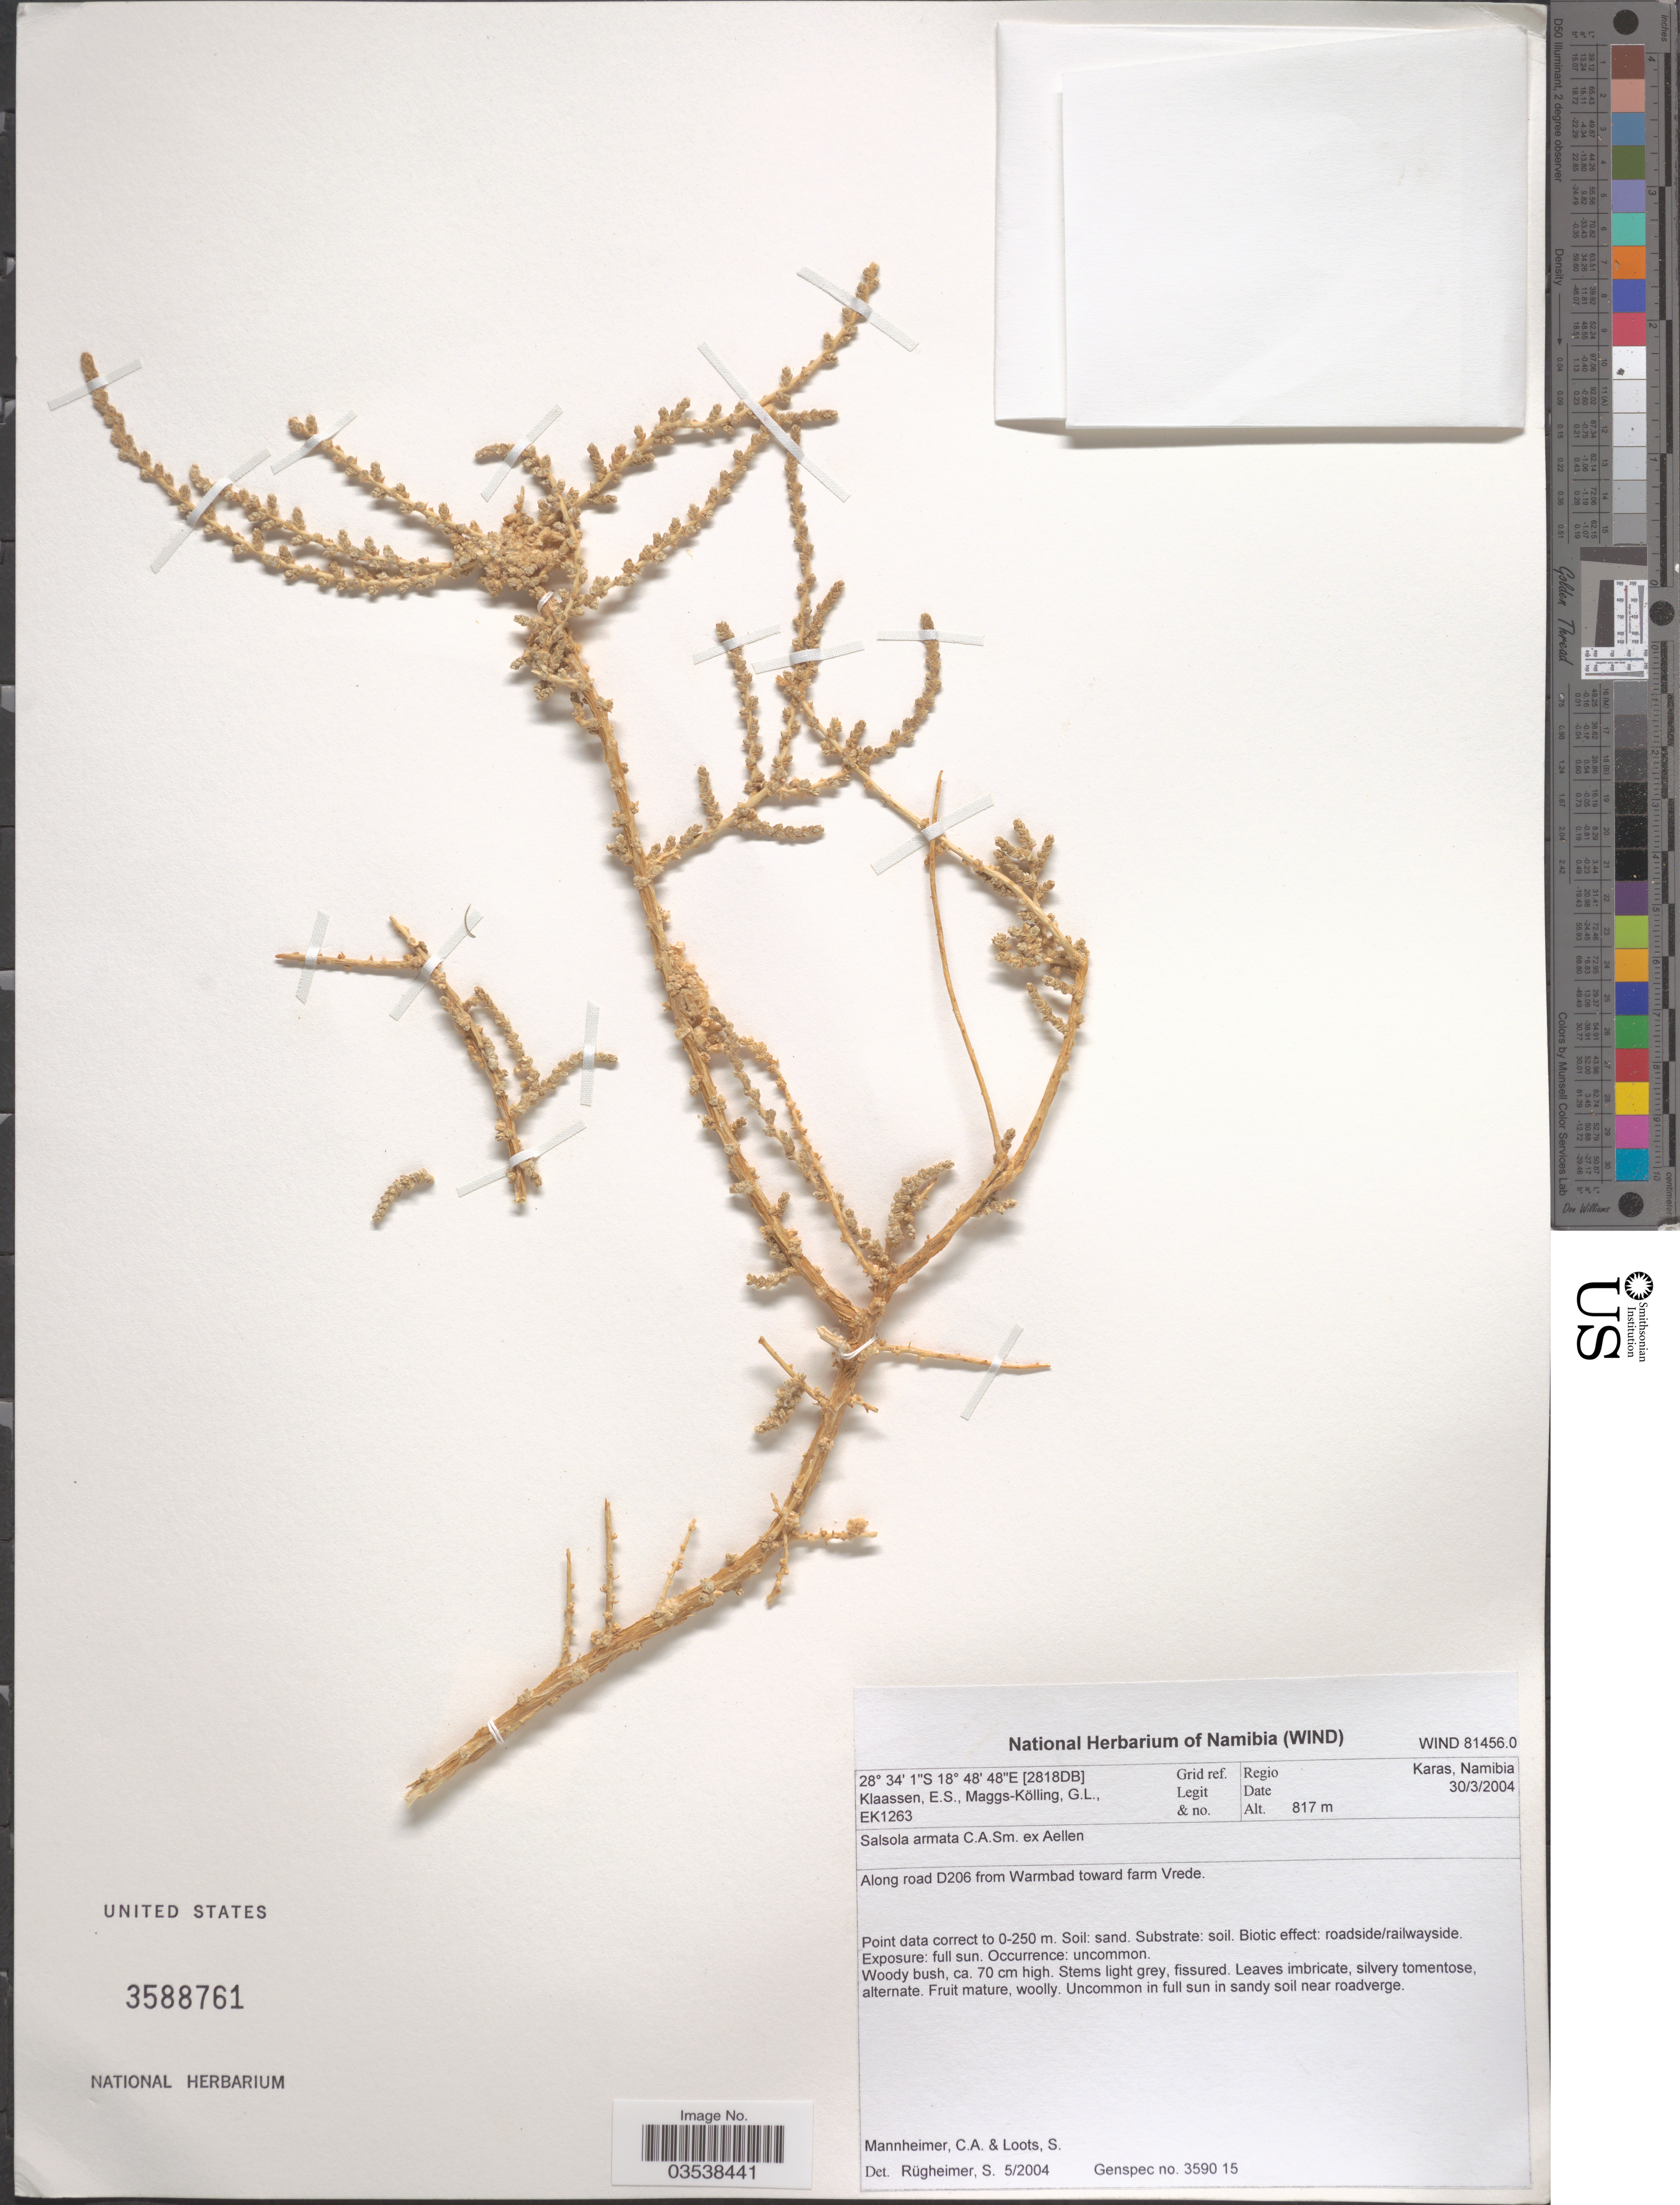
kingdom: Plantae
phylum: Tracheophyta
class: Magnoliopsida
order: Caryophyllales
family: Amaranthaceae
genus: Caroxylon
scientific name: Caroxylon armatum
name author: (C.A. Sm. ex Aellen) Mucina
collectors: E. S. Klaassen, G. L. Maggs, C. A. Mannheimer & S. Loots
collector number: EK1263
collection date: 2004-03-30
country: Namibia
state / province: Karas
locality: Grid ref. [2818DB]. Regio Karas, Namibia. Along road D206 from Warmbad toward farm Vrede.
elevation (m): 817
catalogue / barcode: US 3588761